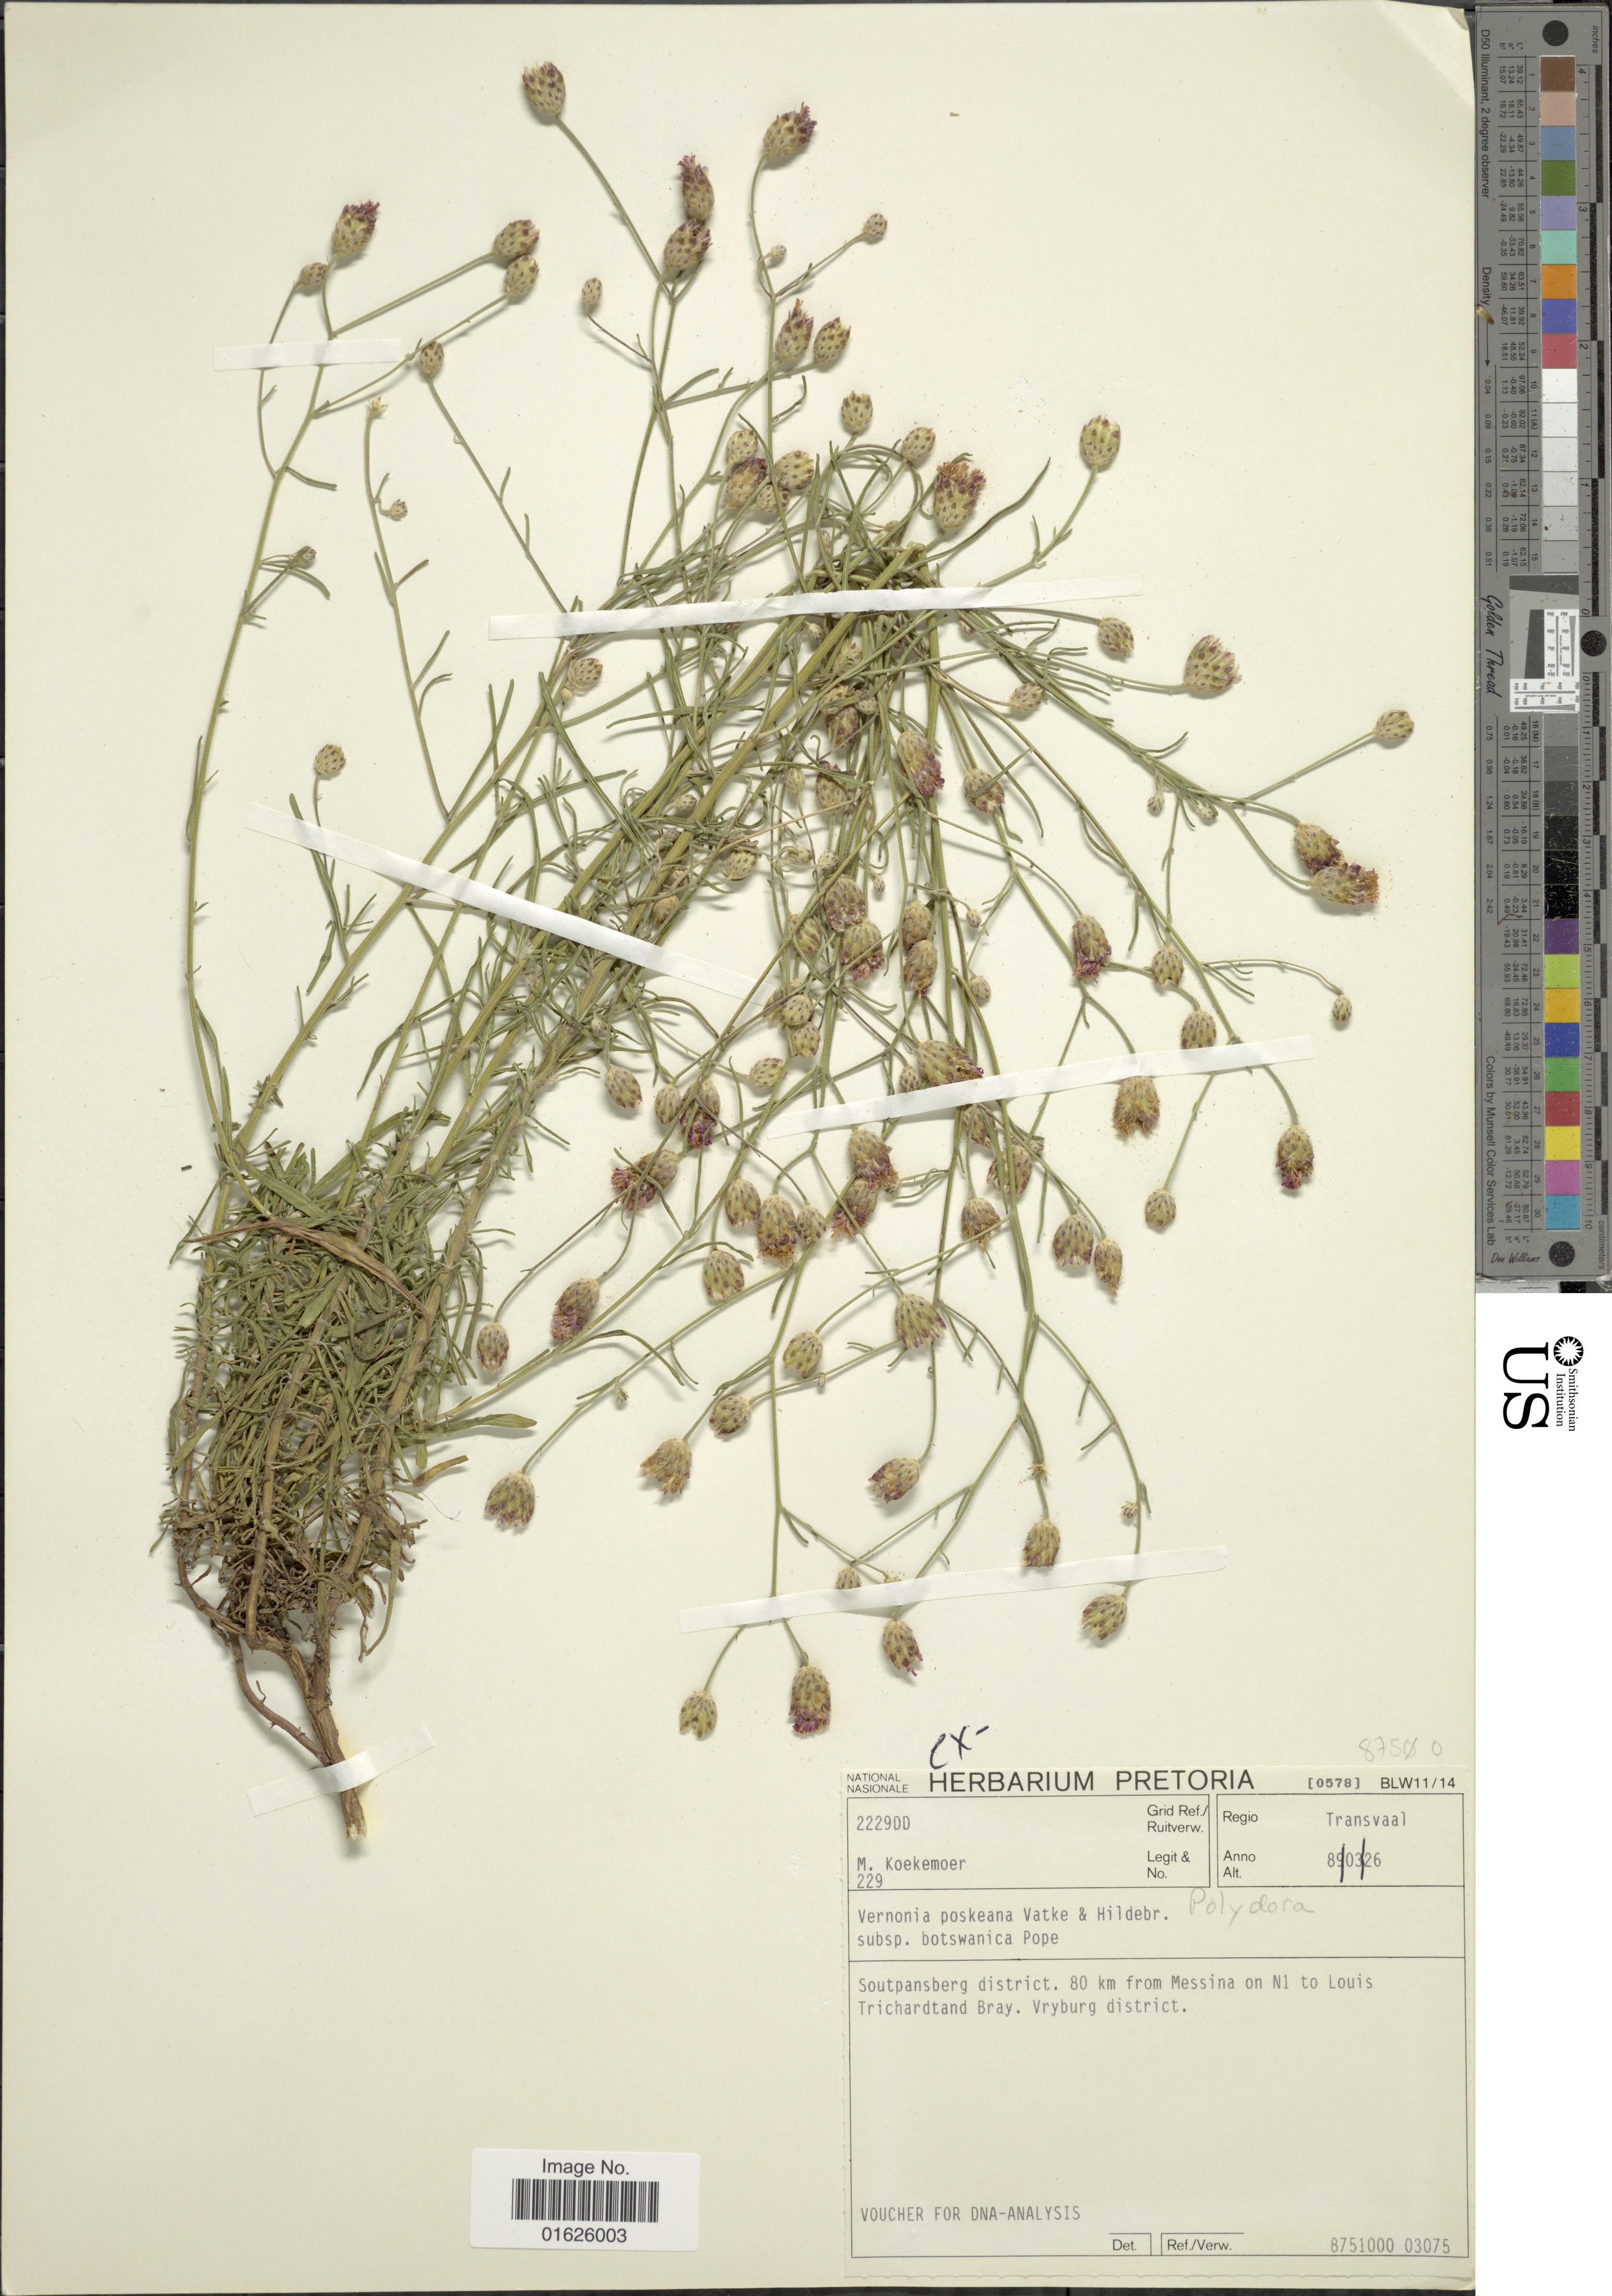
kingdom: Plantae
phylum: Tracheophyta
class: Magnoliopsida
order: Asterales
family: Asteraceae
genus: Polydora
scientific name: Polydora poskeana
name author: (Vatke & Hildebr.) H. Rob.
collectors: M. Koekemoer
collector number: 229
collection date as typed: Transcribed d/m/y: 26/3/89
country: South Africa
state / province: Limpopo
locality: Regio Transvaal, Soutpansberg district. 80 km from Messina on N1 to Louis Trichartand bray, Vryburg district